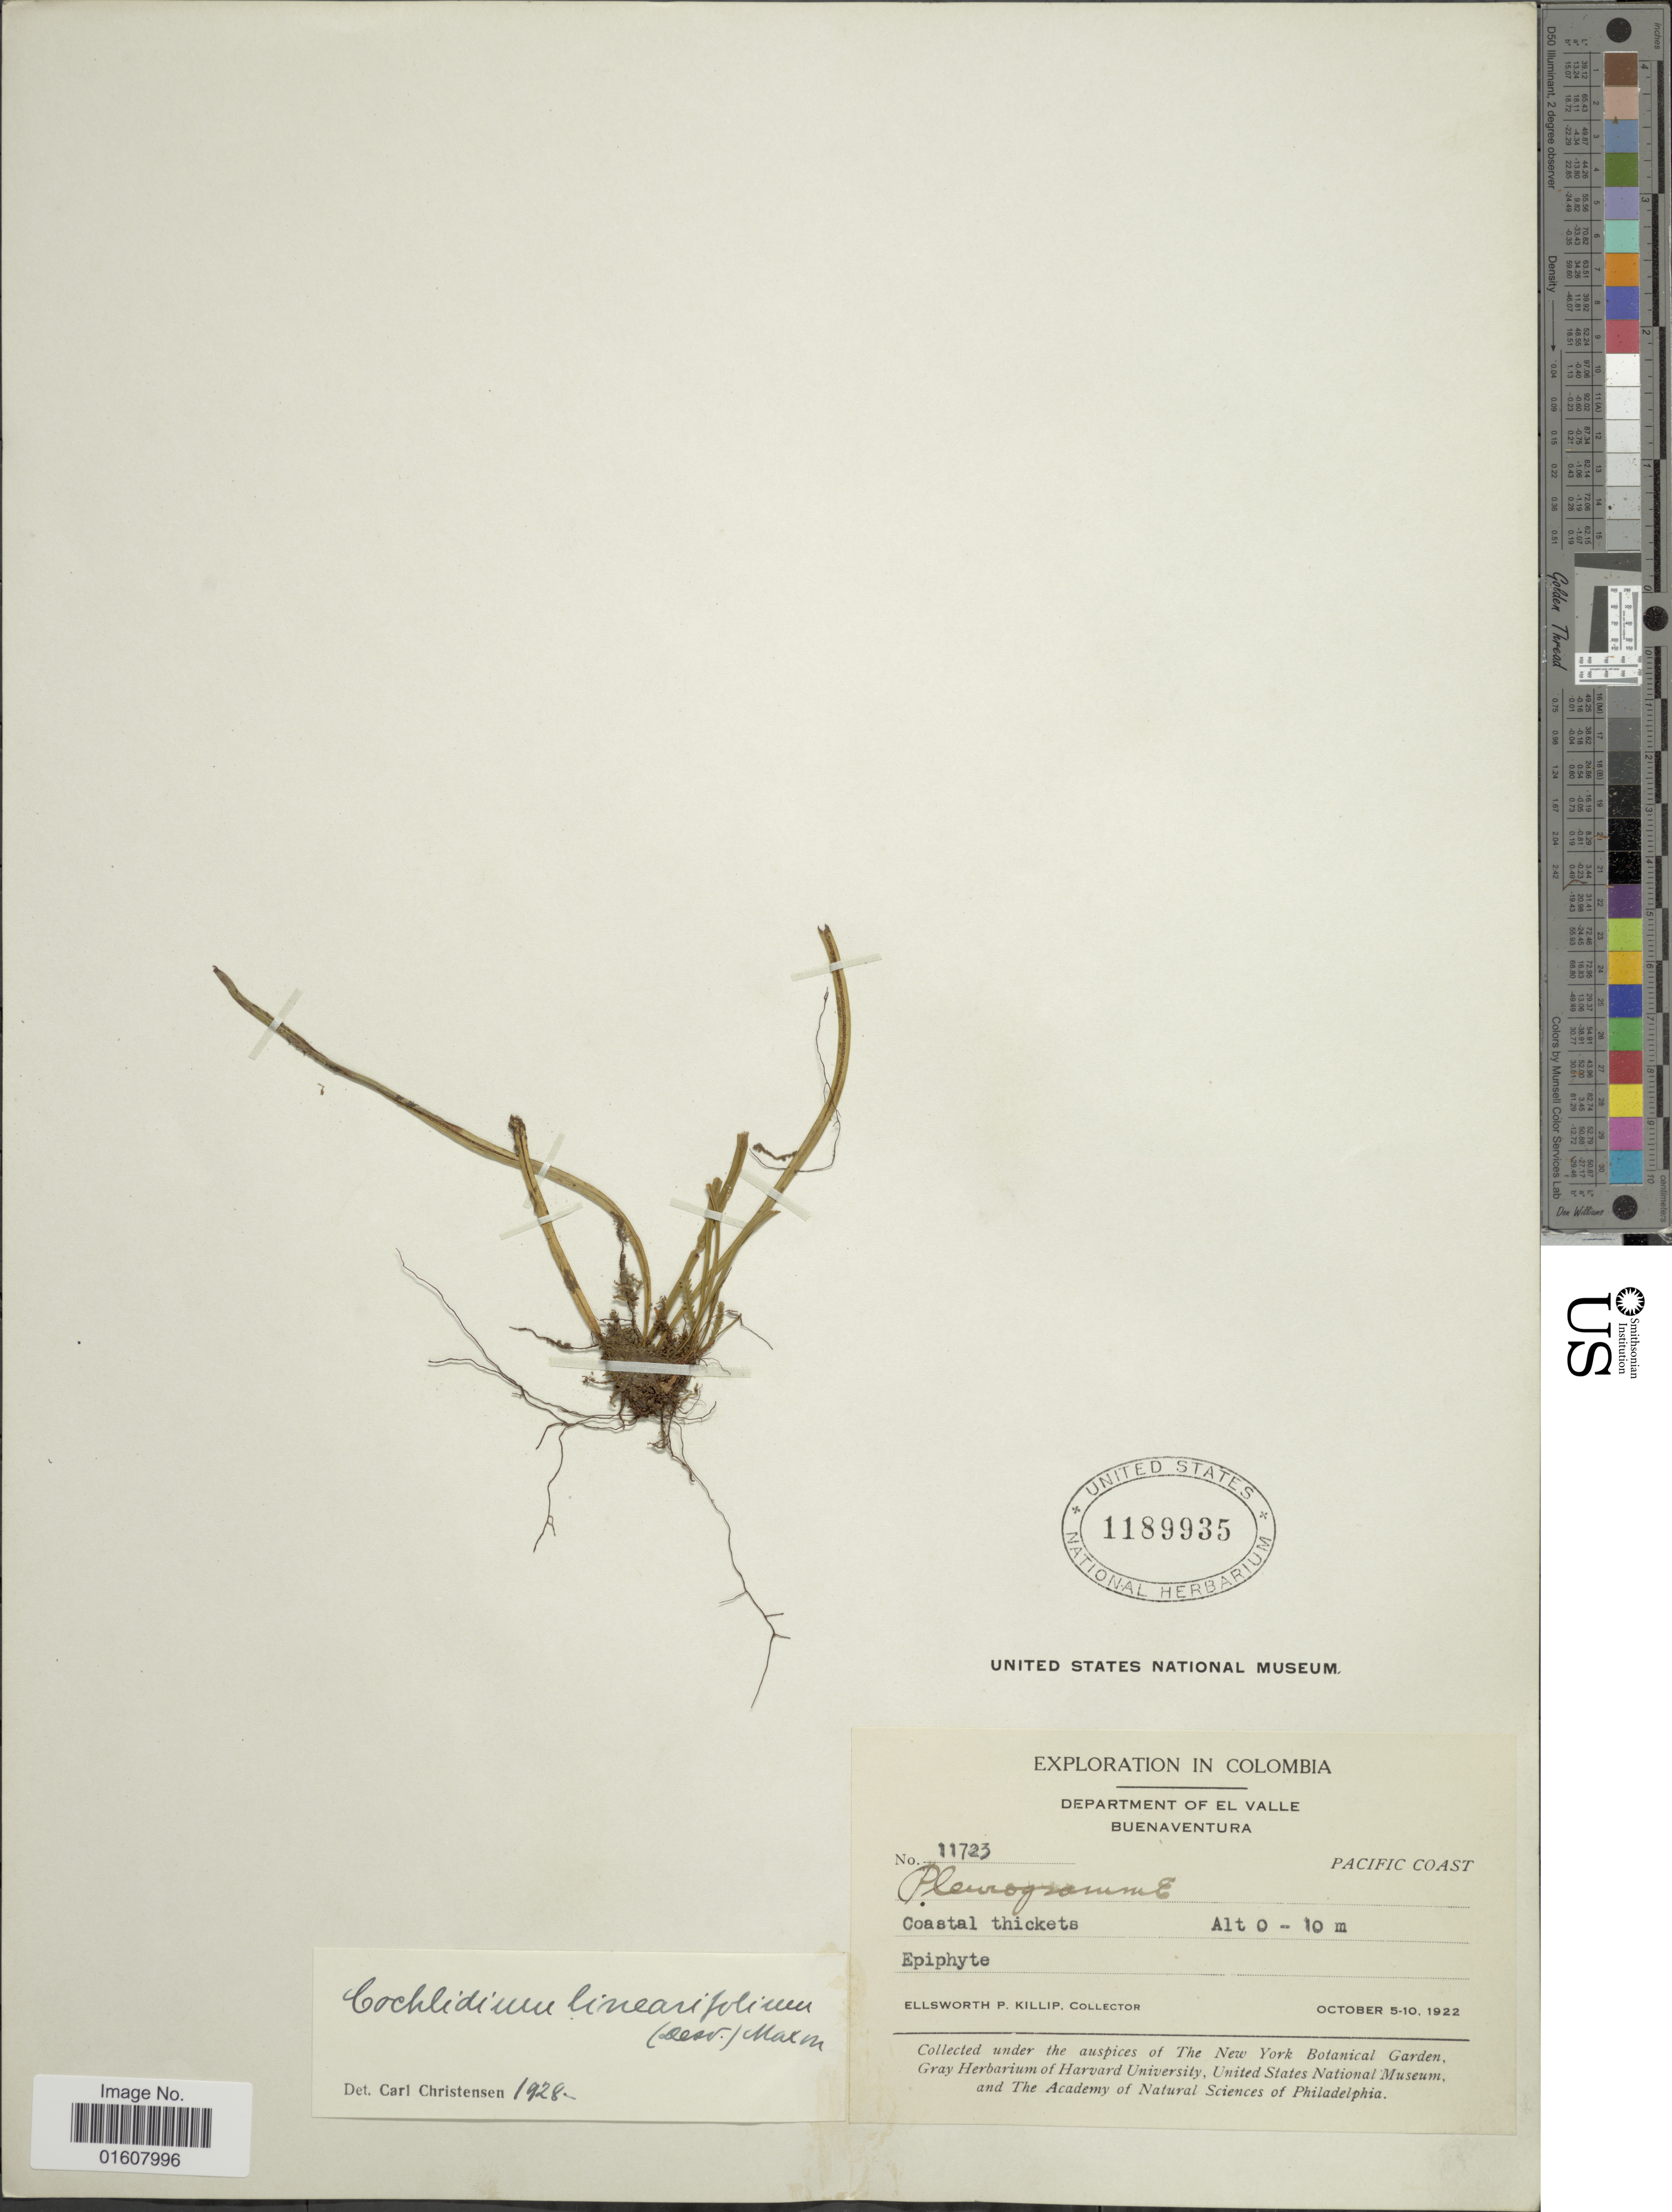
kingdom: Plantae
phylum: Tracheophyta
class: Polypodiopsida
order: Polypodiales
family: Polypodiaceae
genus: Cochlidium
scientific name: Cochlidium linearifolium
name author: (Desv.) Maxon ex C. Chr.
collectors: E. P. Killip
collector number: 11723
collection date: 1922-10-05/1922-10-10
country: Colombia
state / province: Valle del Cauca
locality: Department of El Valle. Buenaventura. Pacific Coast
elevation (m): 0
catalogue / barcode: US 1189935